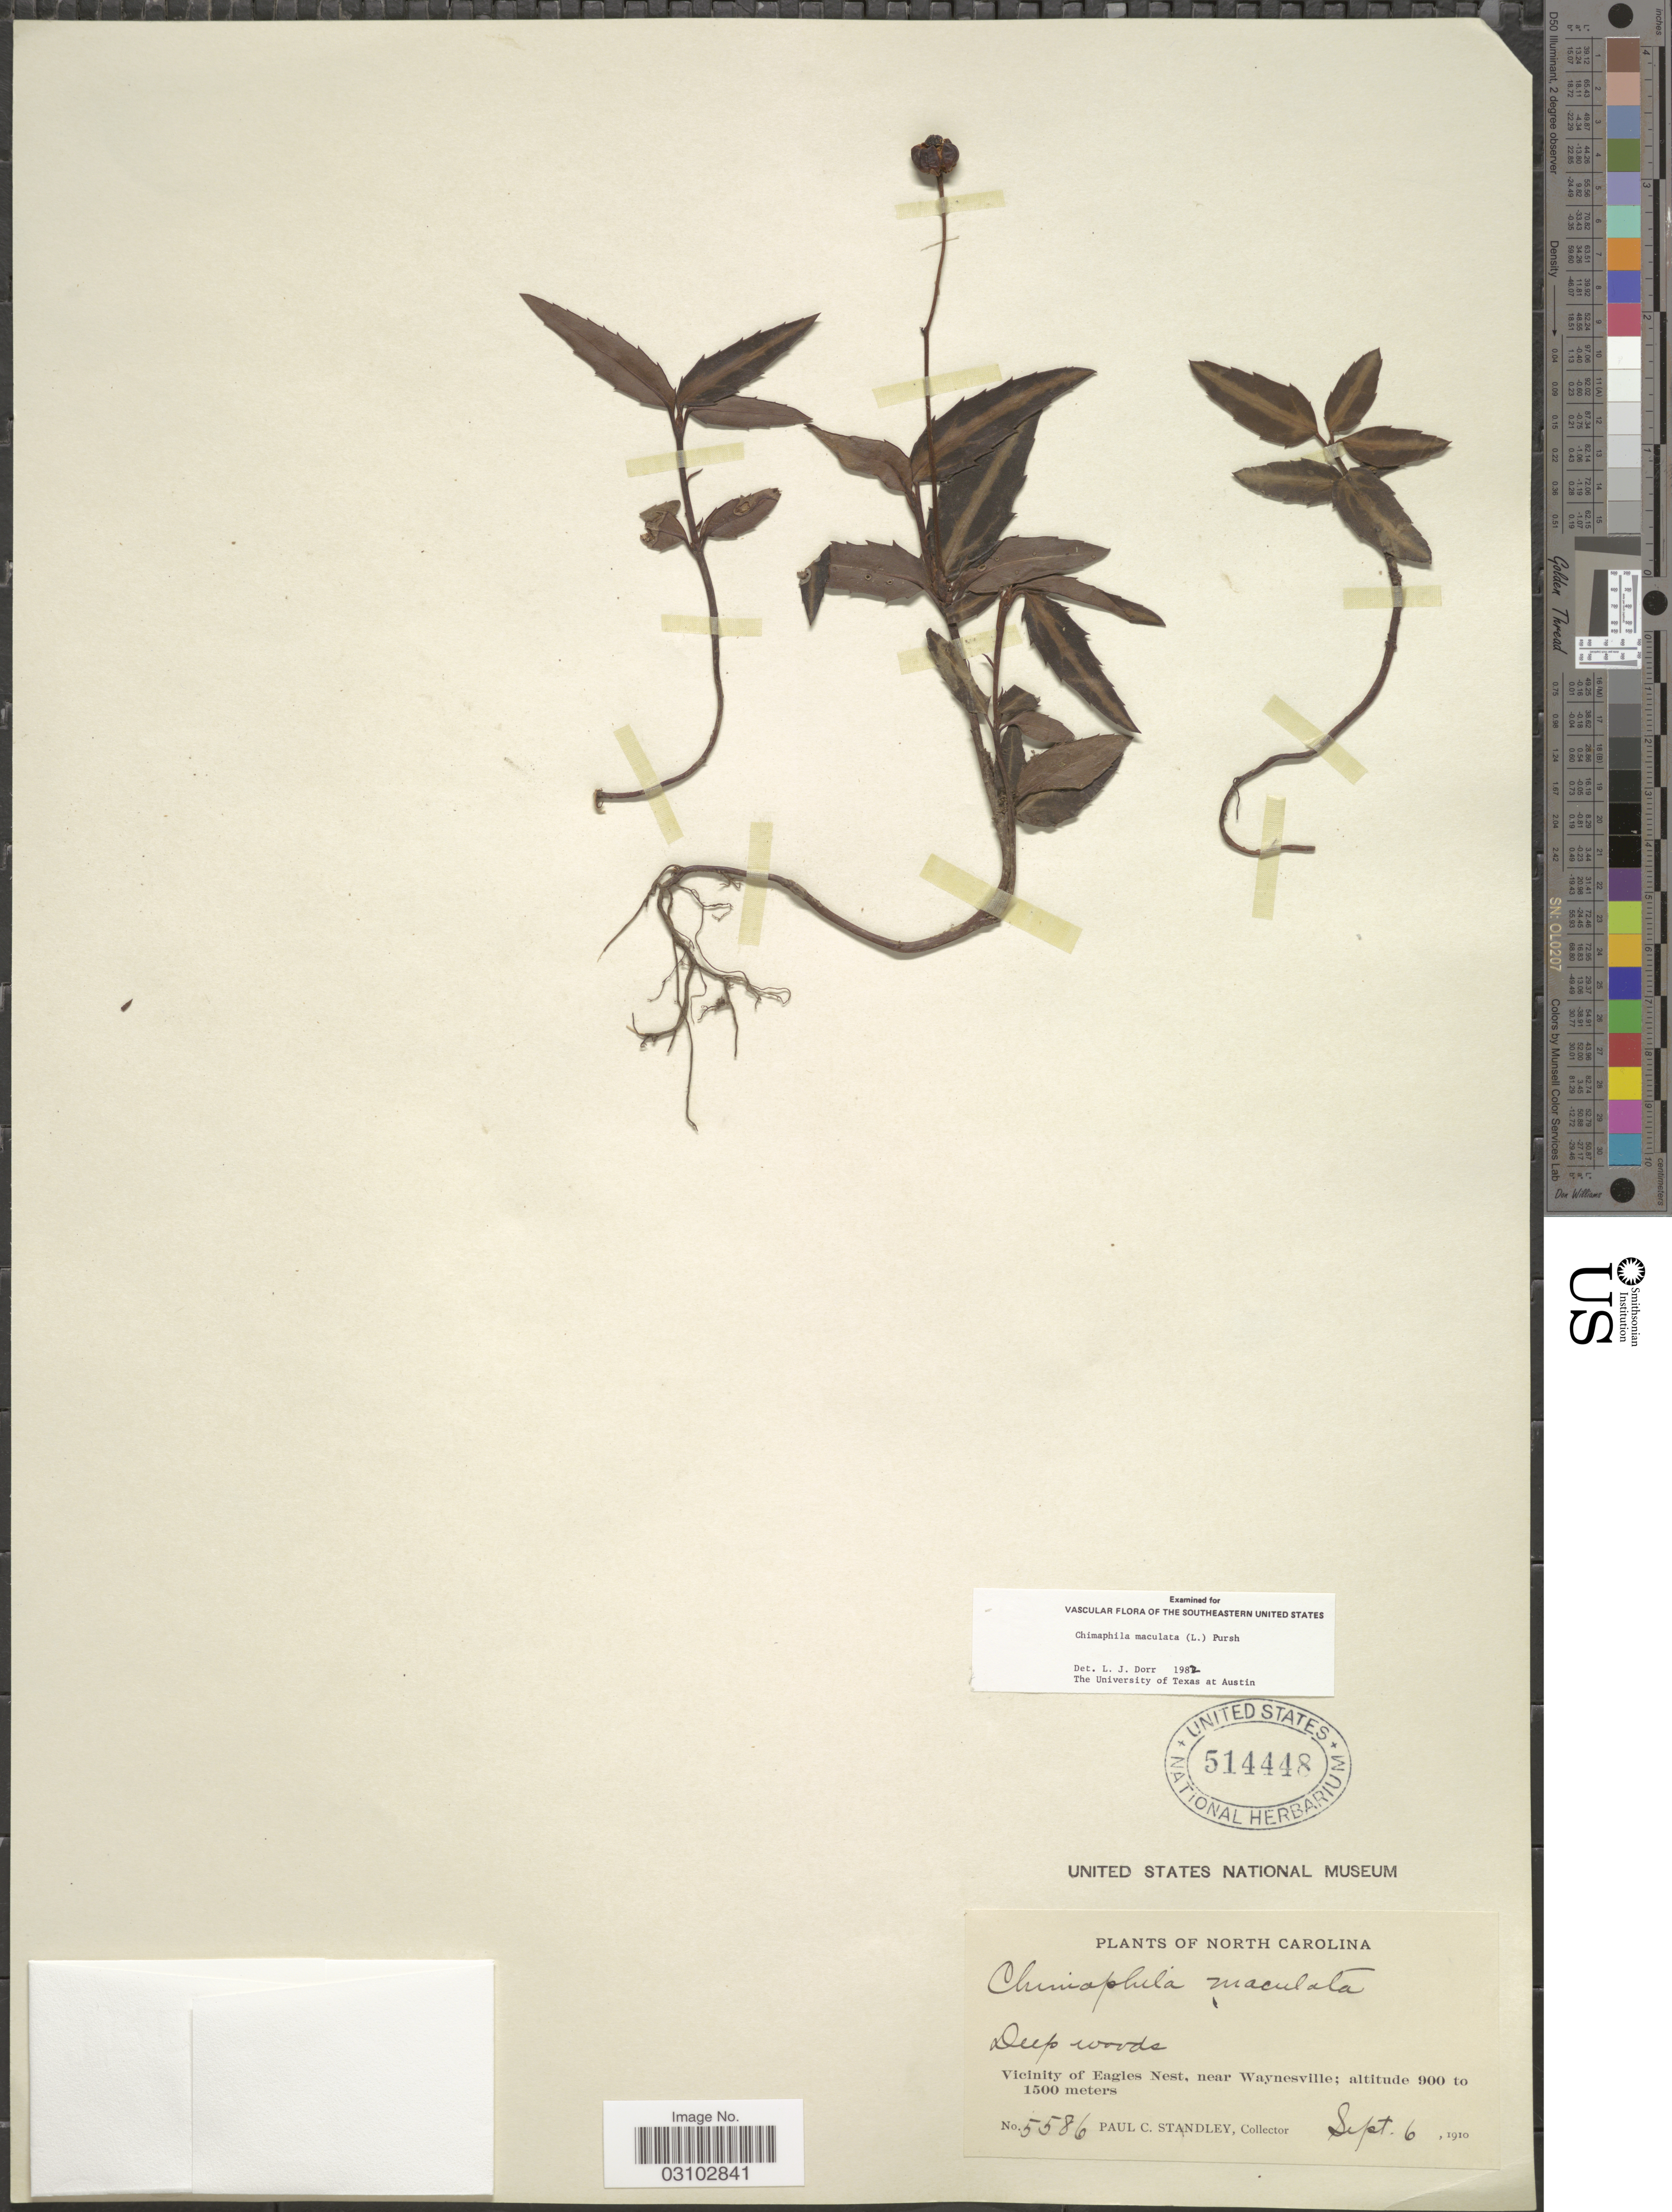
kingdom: Plantae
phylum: Tracheophyta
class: Magnoliopsida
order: Ericales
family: Ericaceae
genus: Chimaphila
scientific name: Chimaphila maculata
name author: (L.) Pursh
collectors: P. C. Standley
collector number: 5586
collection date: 1910-09-06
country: United States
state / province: North Carolina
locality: Vicinity of Eagles Nest, near Waynesville.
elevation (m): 900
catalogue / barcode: US 514448